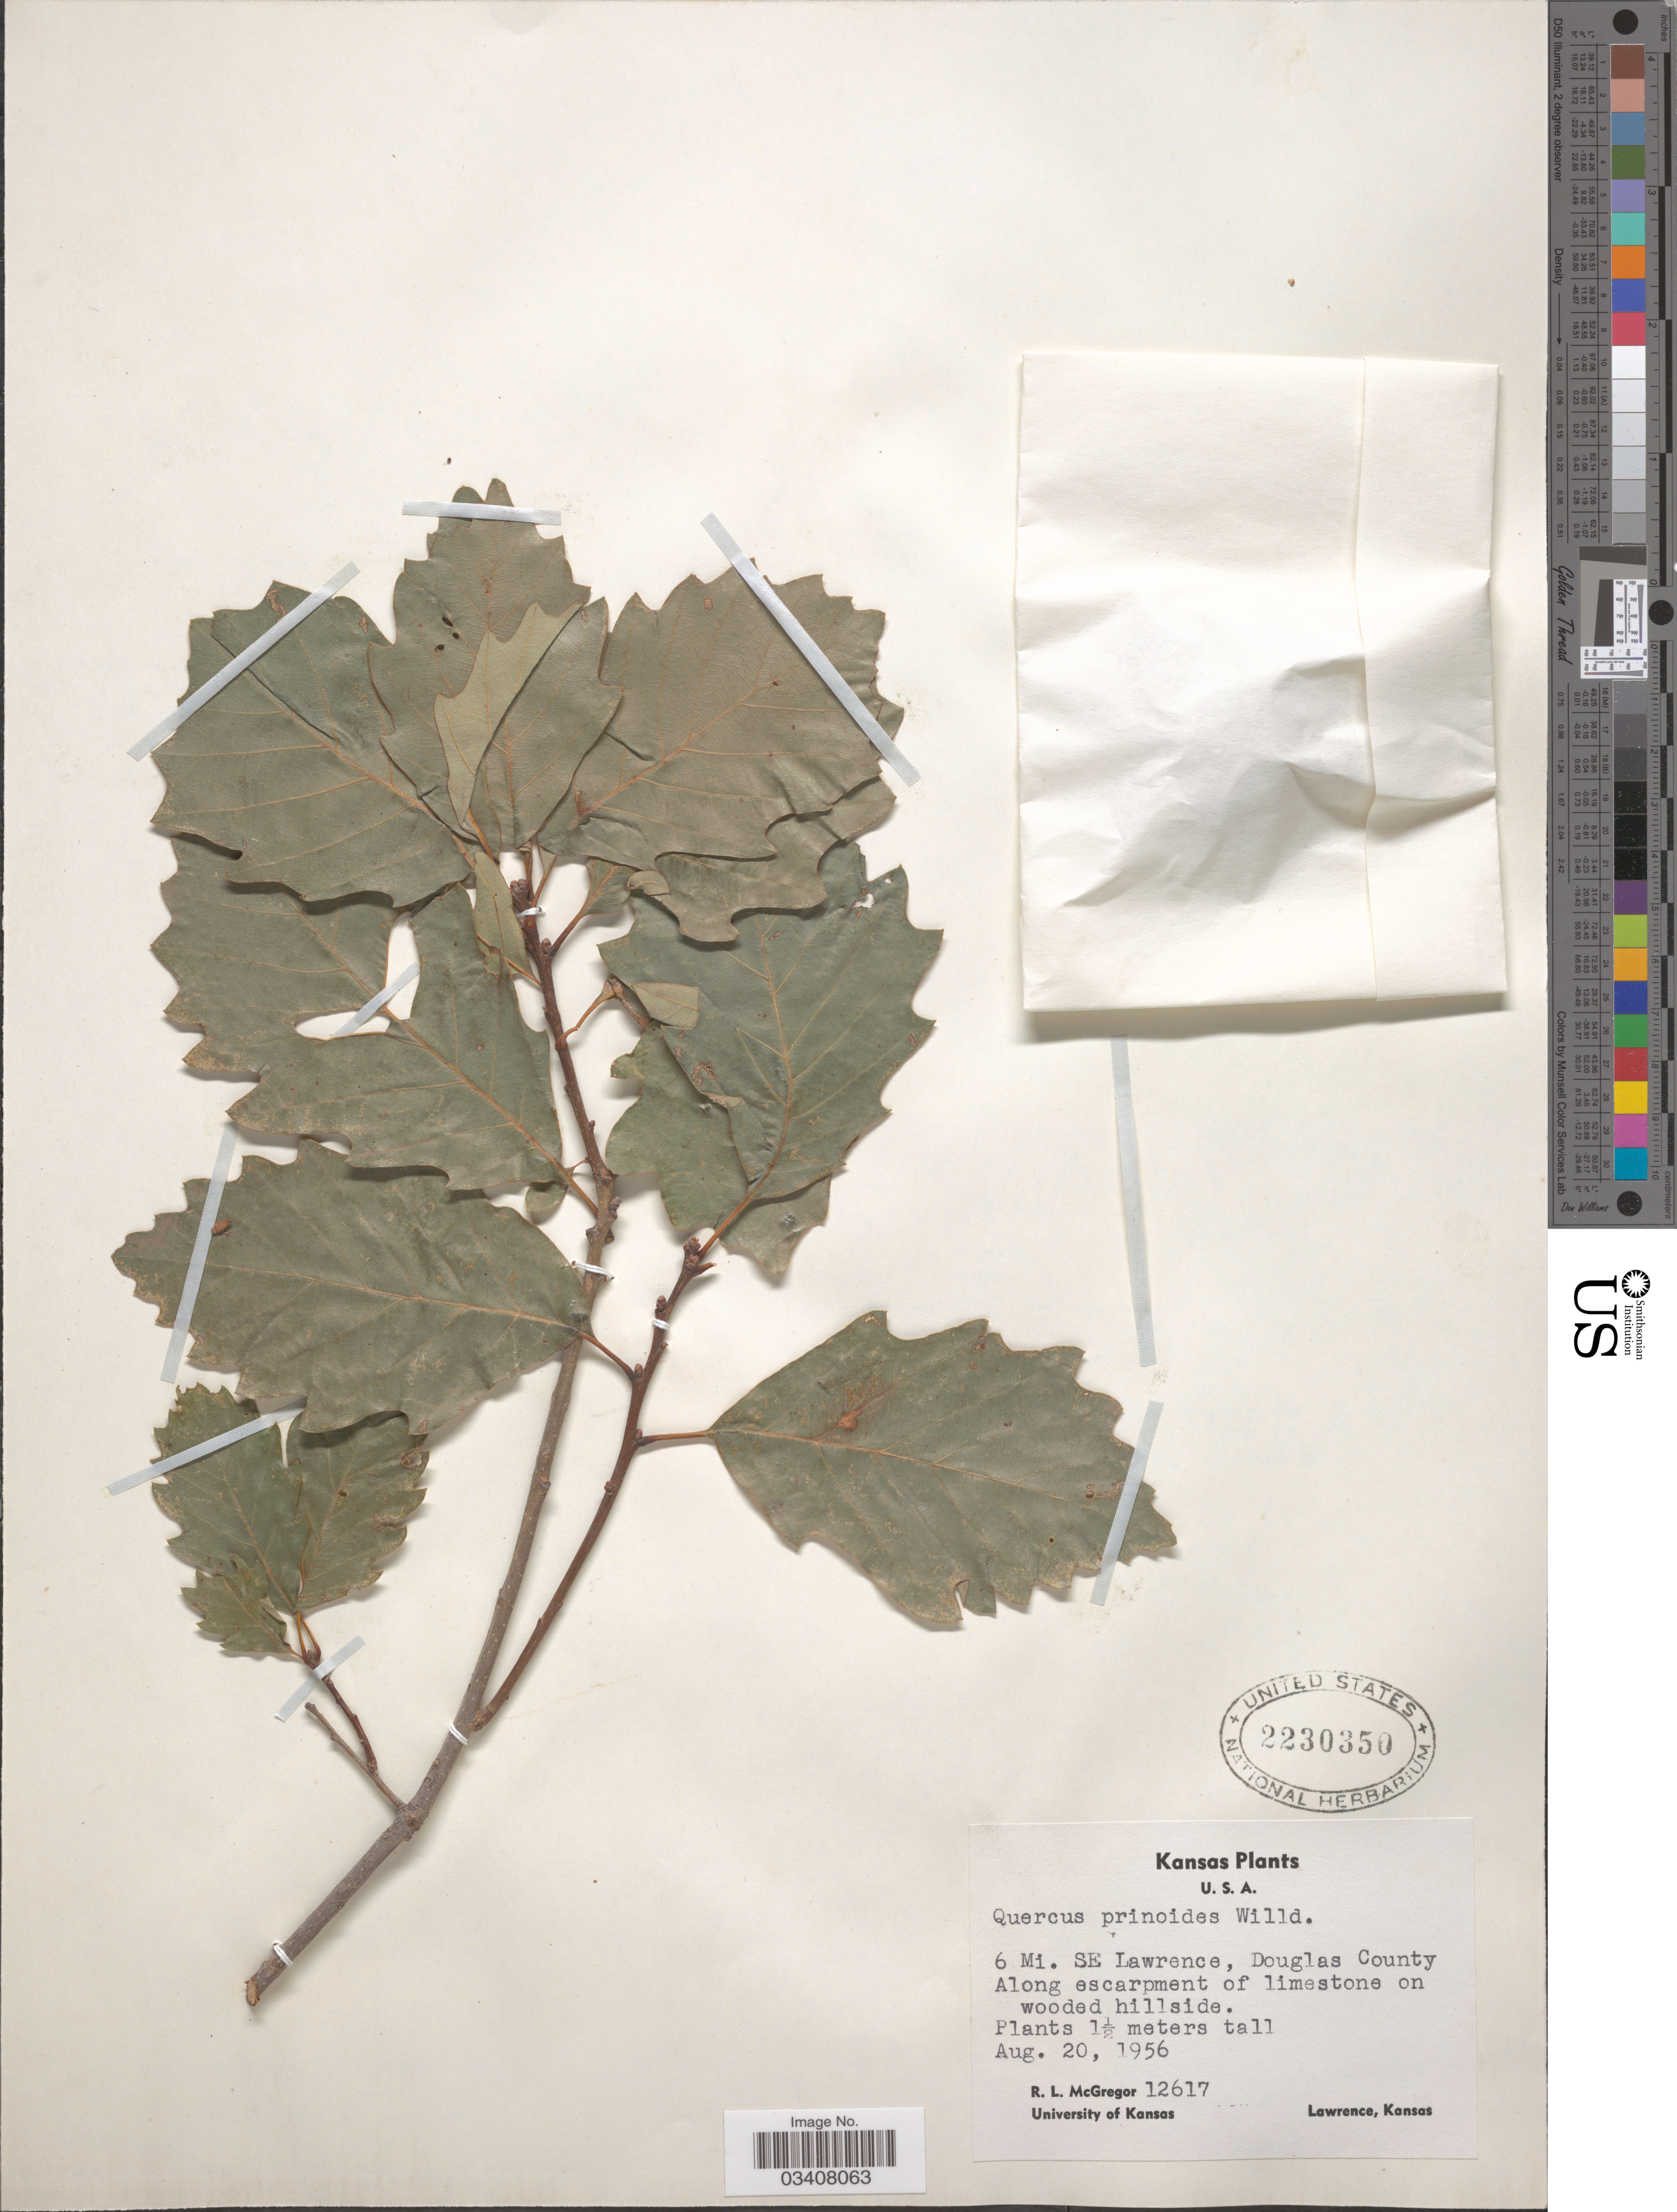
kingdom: Plantae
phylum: Tracheophyta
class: Magnoliopsida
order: Fagales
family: Fagaceae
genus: Quercus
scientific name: Quercus prinoides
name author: Willd.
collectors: R. McGregor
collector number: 12617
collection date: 1956-08-20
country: United States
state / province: Kansas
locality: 6 Mi. SE Lawrence, Douglas County Along escarment of limestone on wooded hillside.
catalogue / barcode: US 2230350